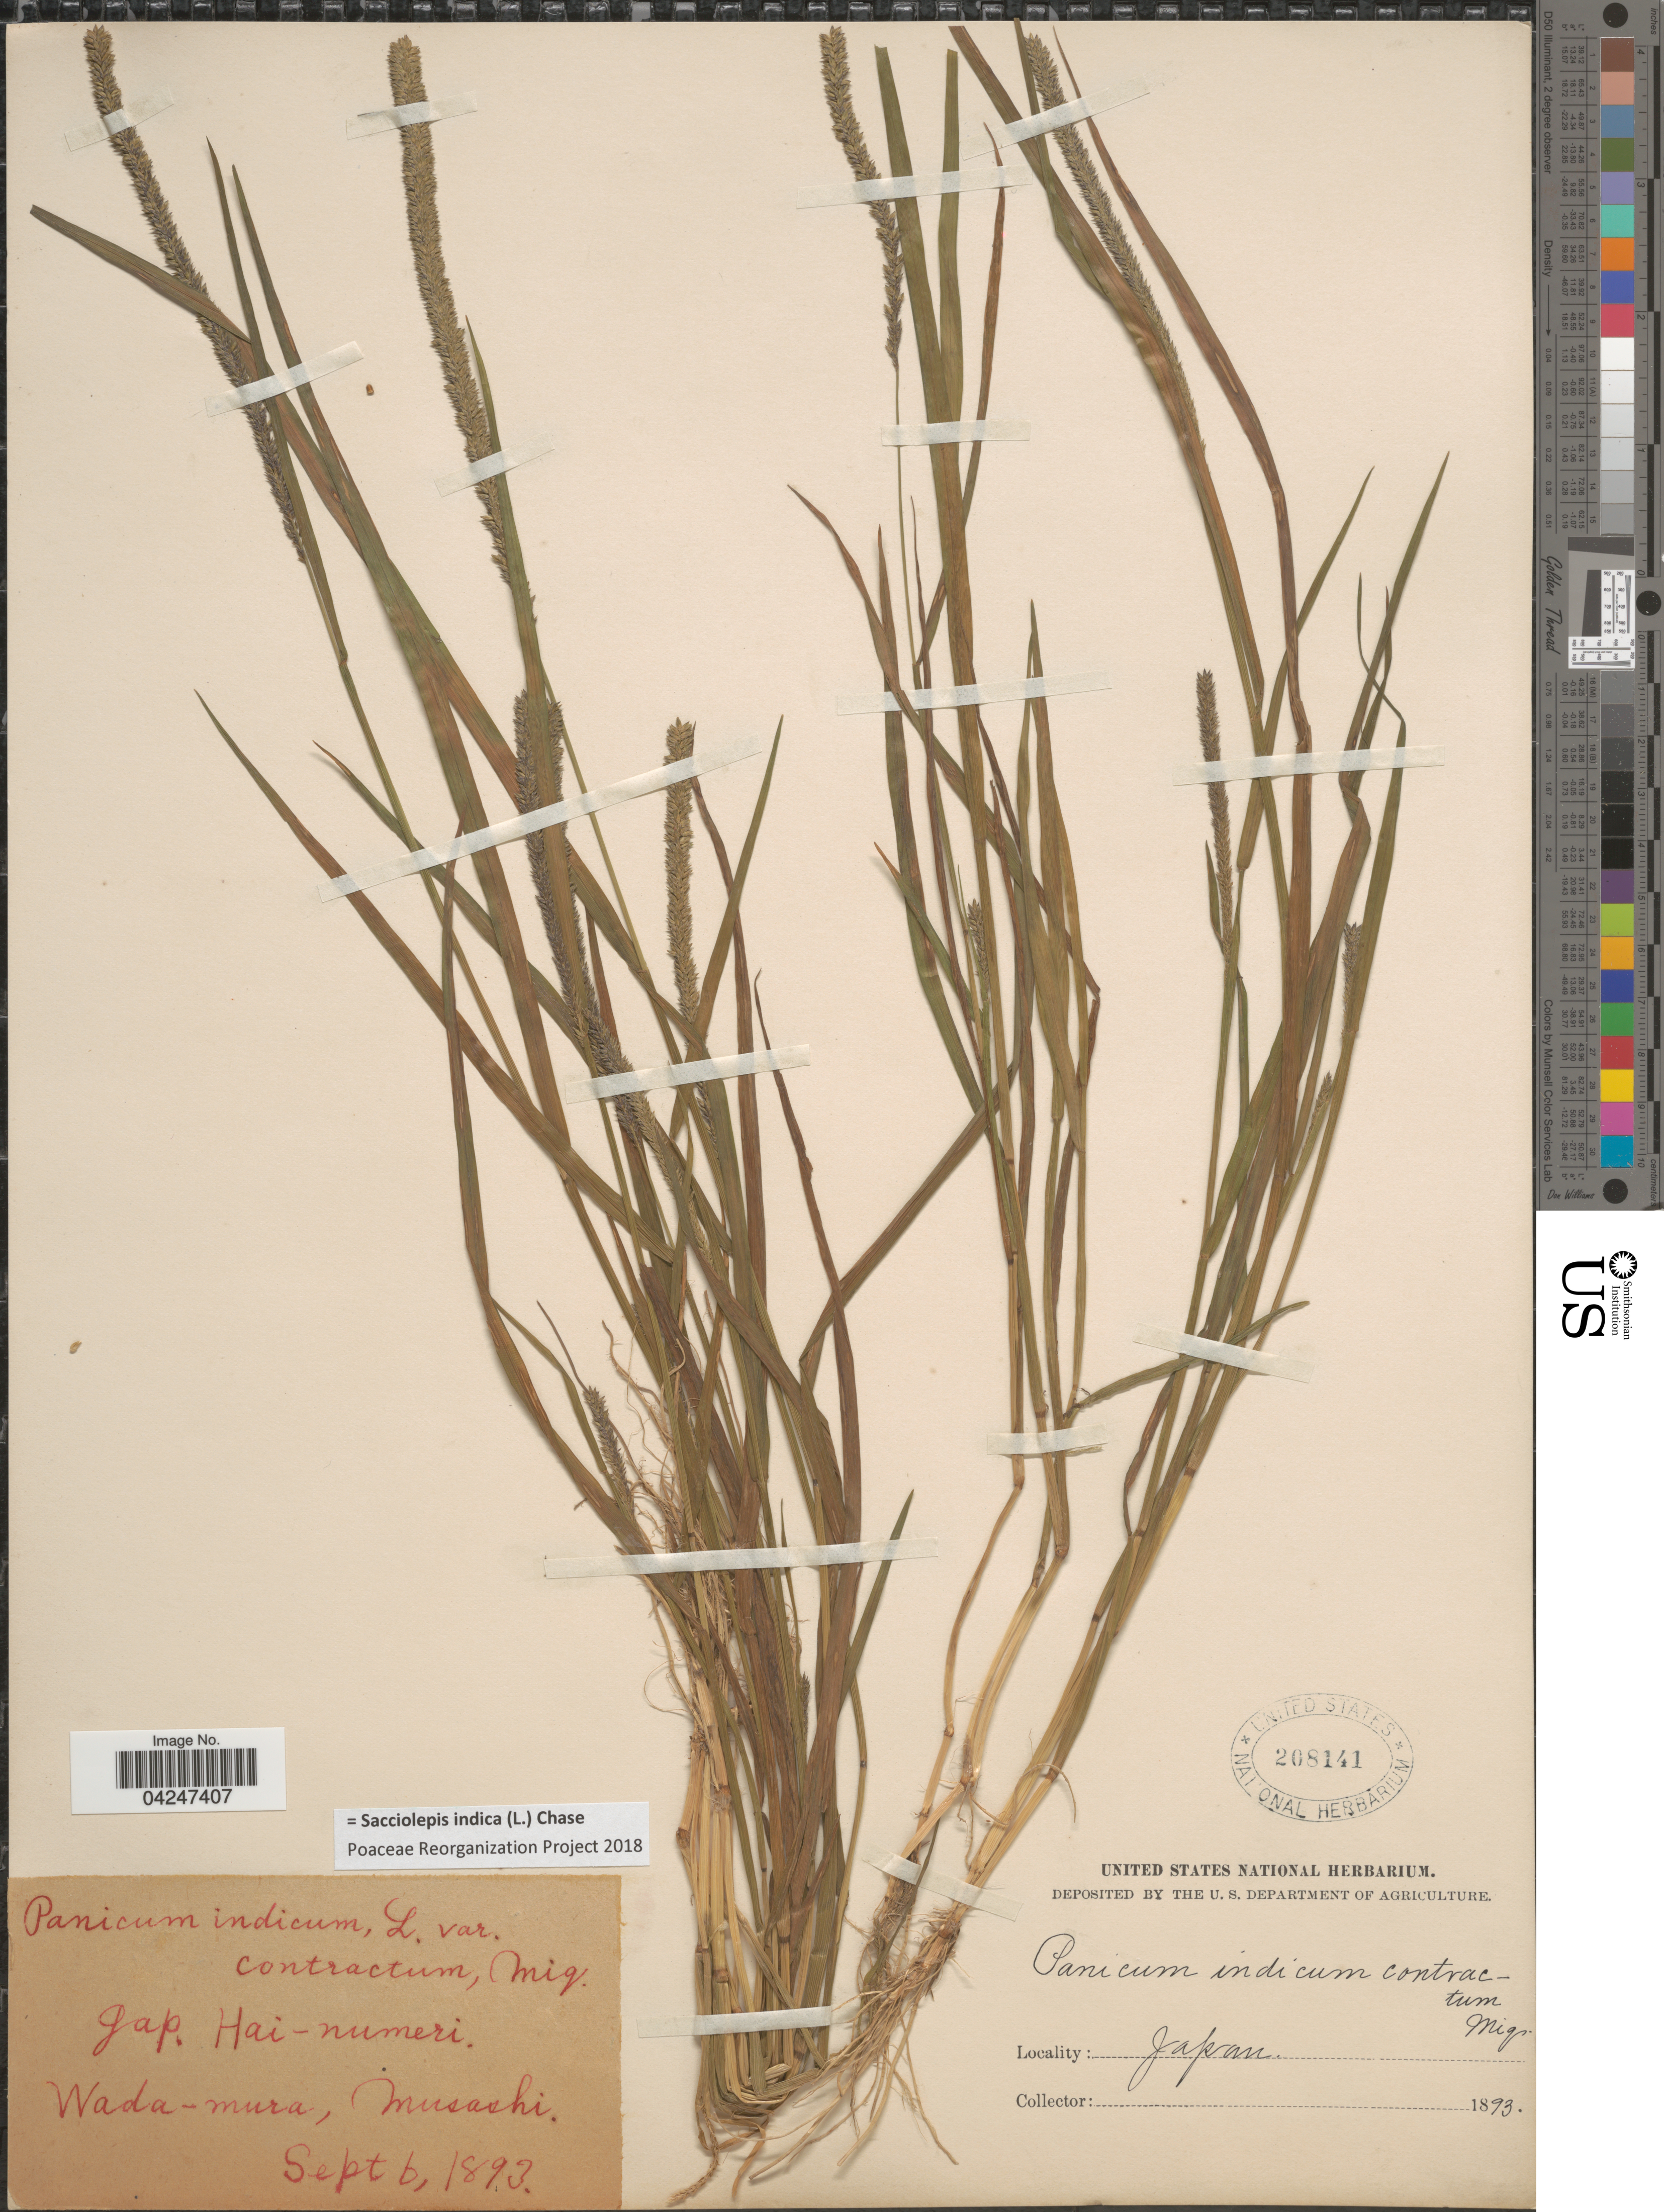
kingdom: Plantae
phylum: Tracheophyta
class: Liliopsida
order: Poales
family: Poaceae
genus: Sacciolepis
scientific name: Sacciolepis indica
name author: (L.) Chase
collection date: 1893-09-06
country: Japan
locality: Wada-mura, Musashi.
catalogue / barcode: US 208141